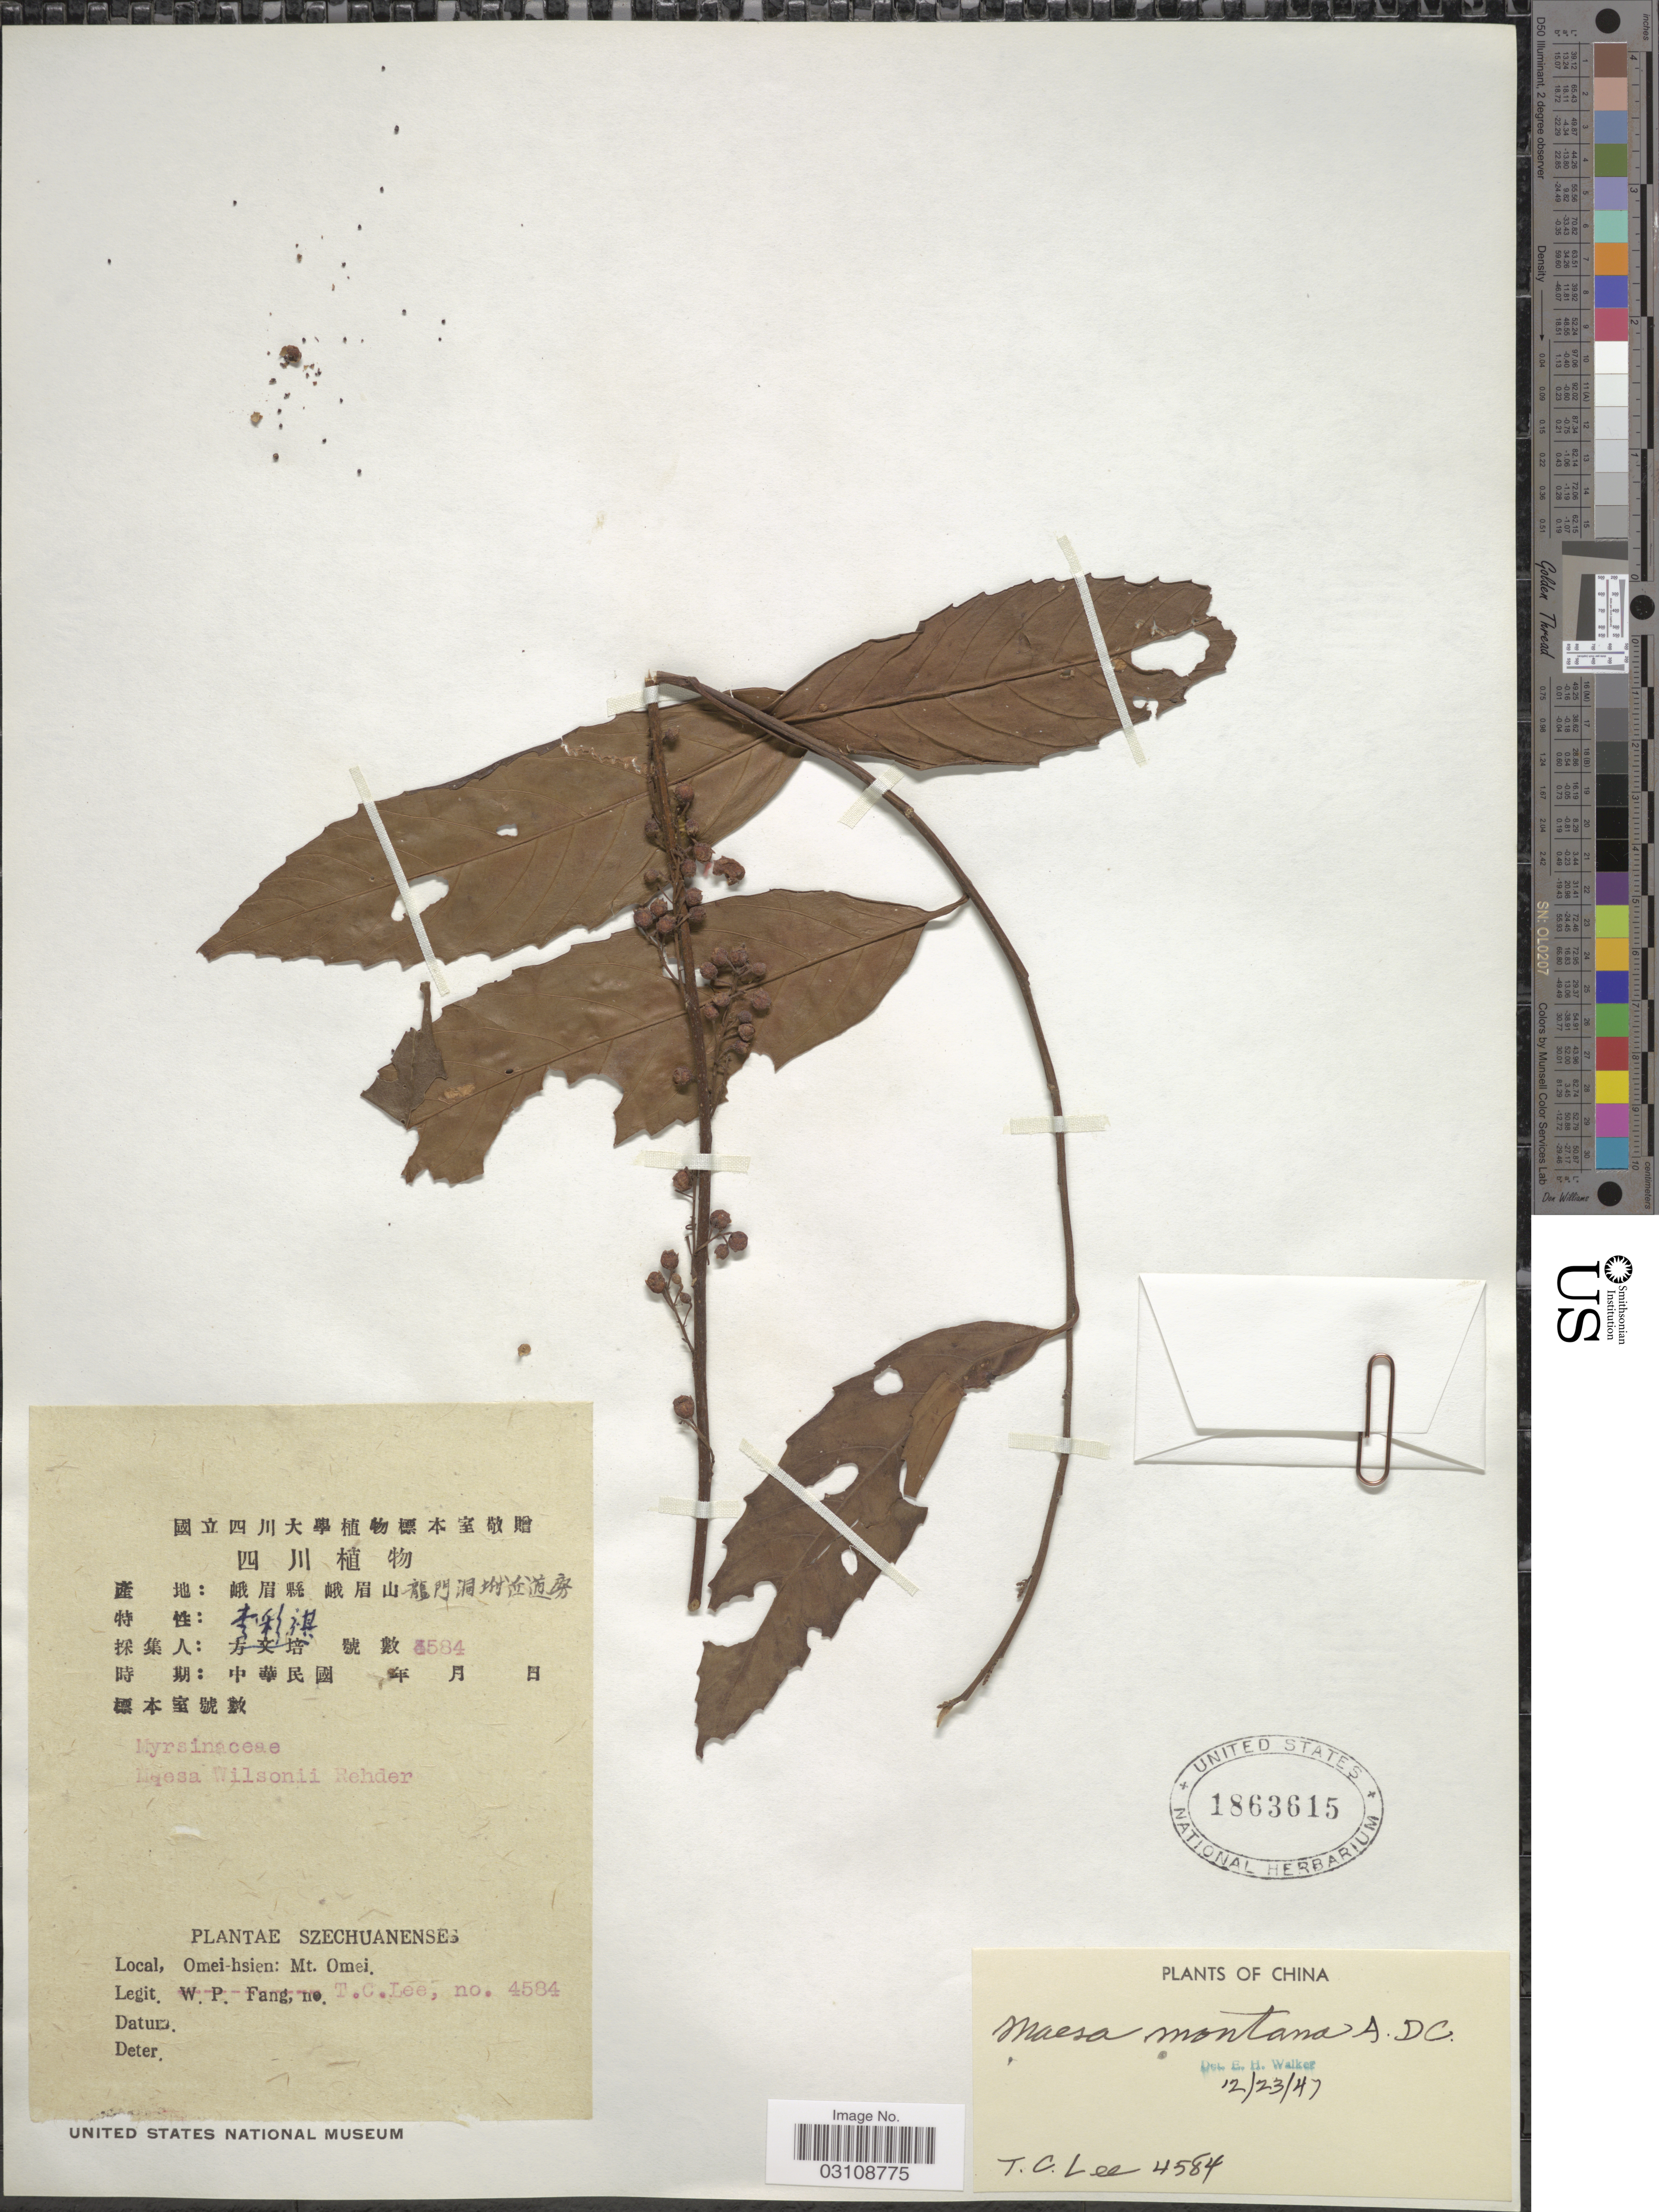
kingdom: Plantae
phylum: Tracheophyta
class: Magnoliopsida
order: Ericales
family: Primulaceae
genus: Maesa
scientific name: Maesa montana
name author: A. DC.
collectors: T. Lee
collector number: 4584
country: China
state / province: Sichuan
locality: Szechuanense, Omei-hsien: Mt. Omei.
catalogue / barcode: US 1863615